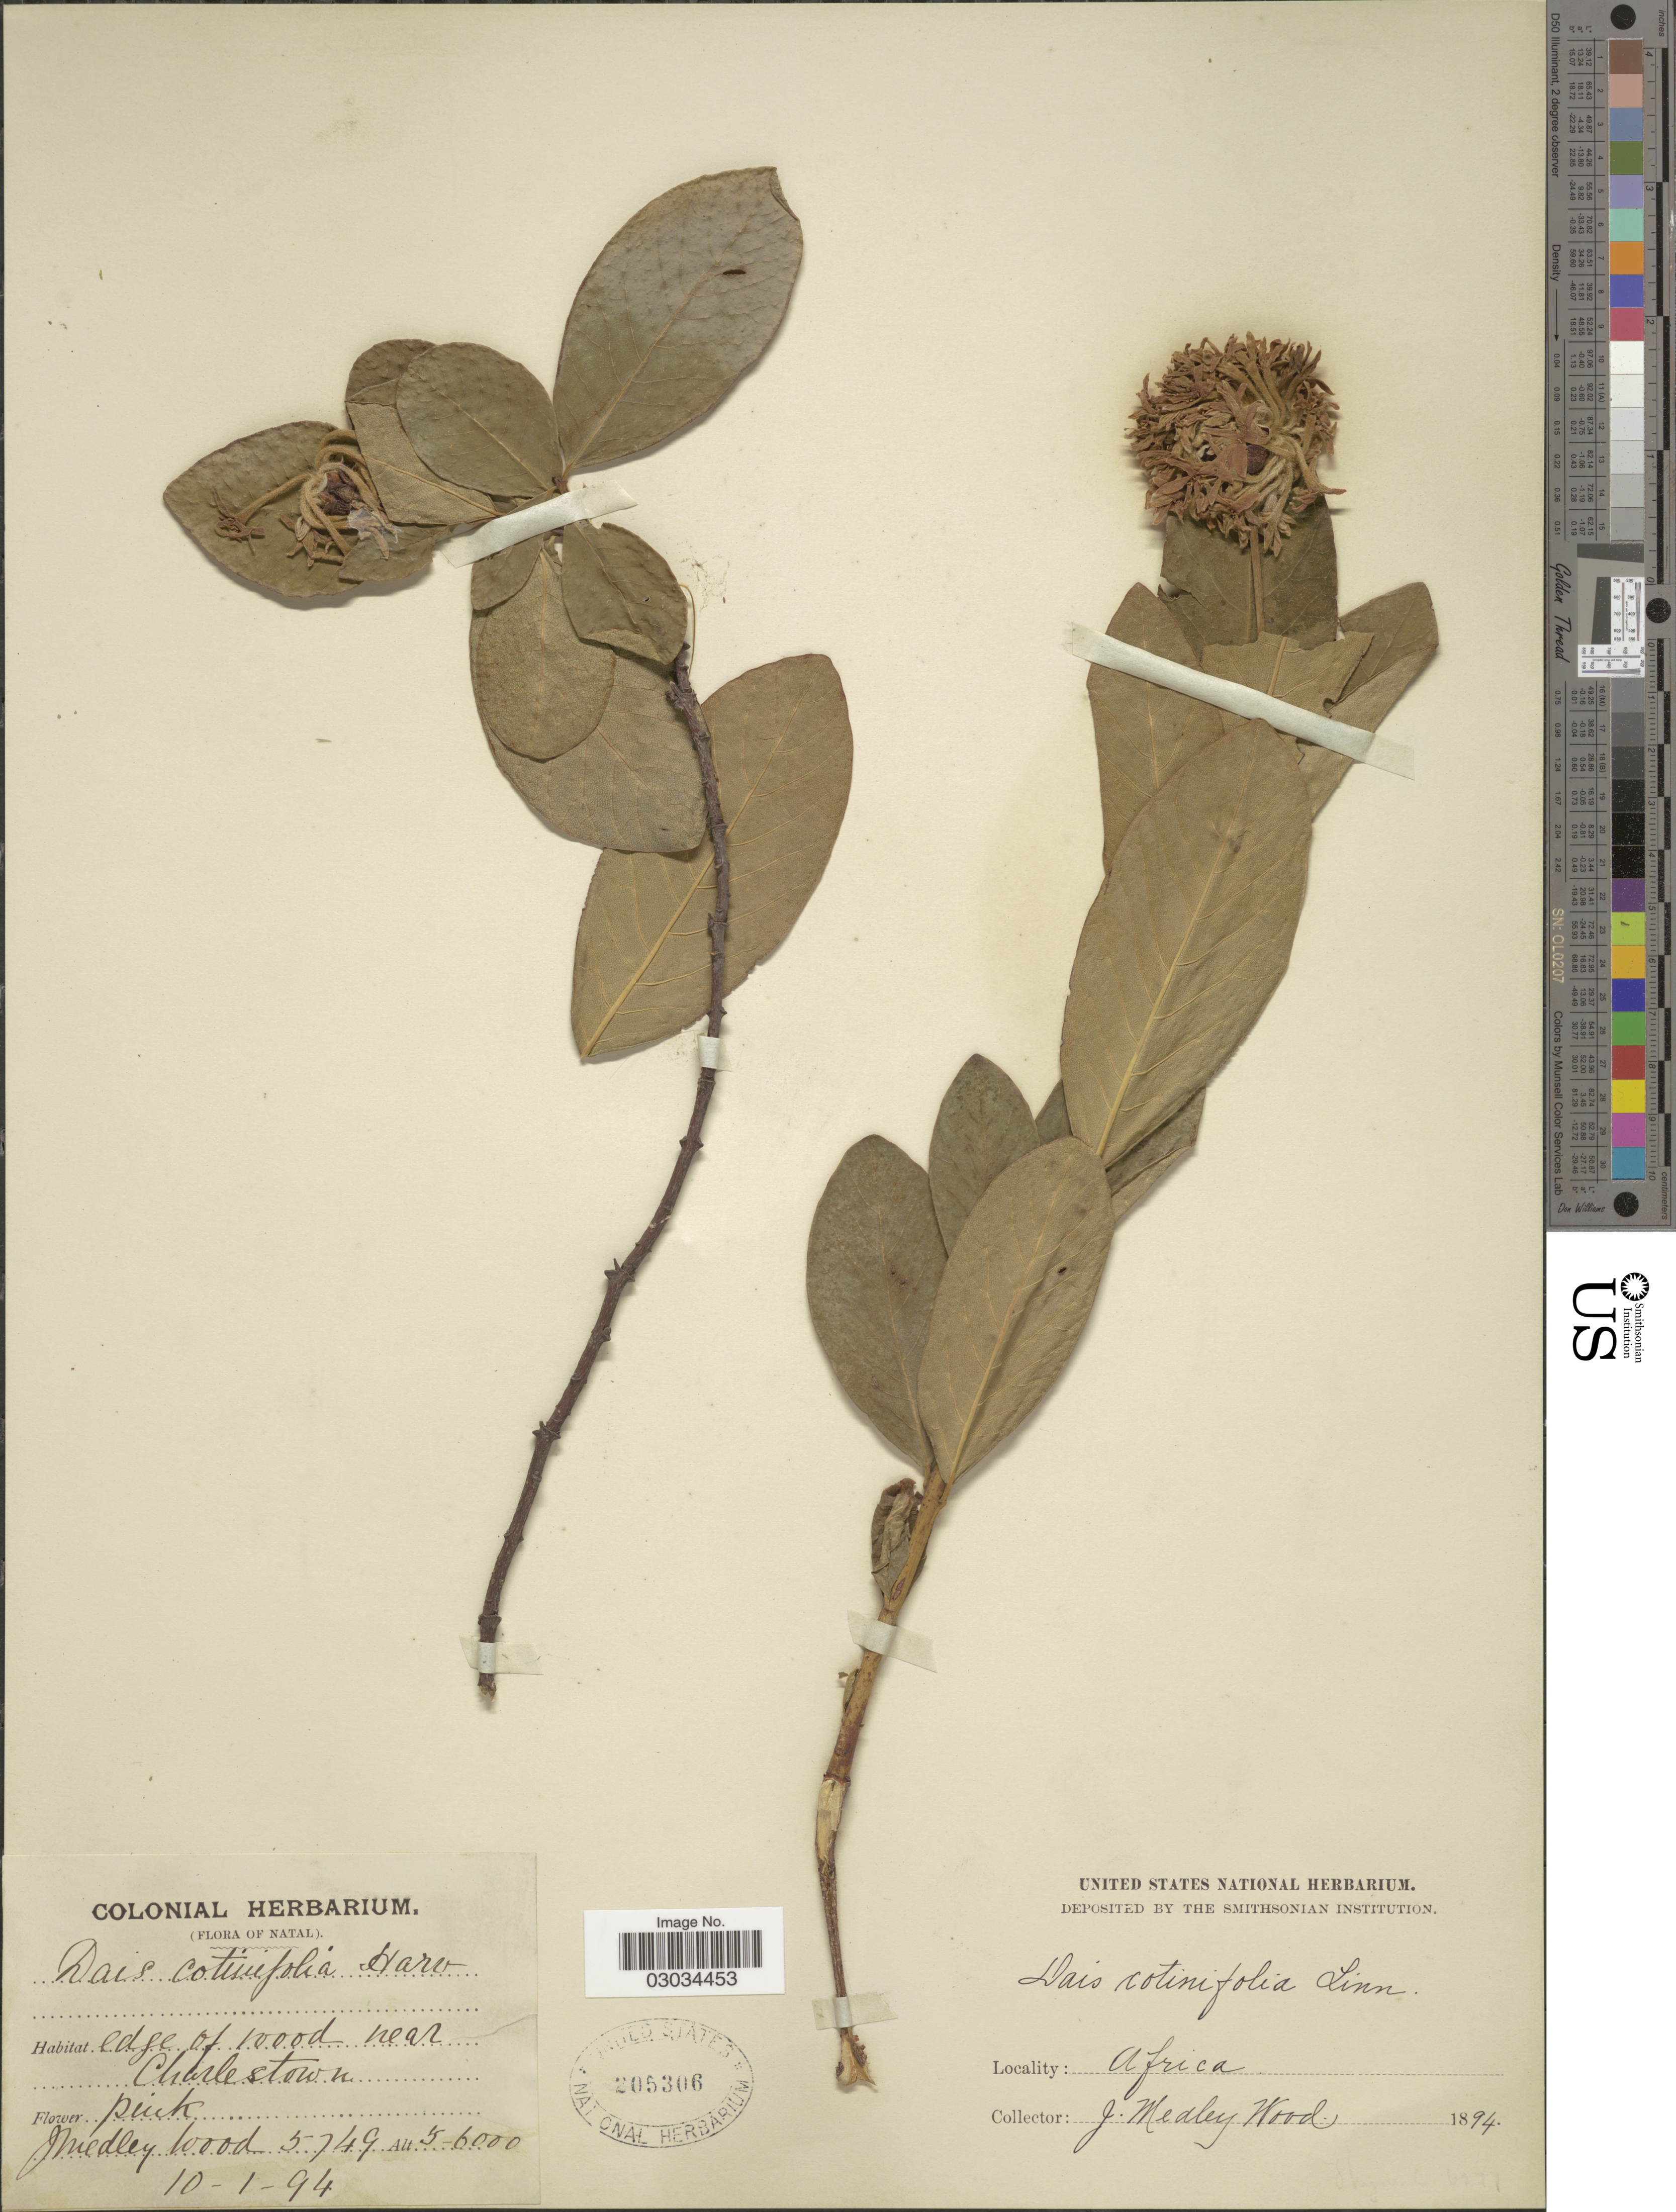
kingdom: Plantae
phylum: Tracheophyta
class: Magnoliopsida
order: Malvales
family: Thymelaeaceae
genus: Dais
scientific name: Dais cotinifolia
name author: L.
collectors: J. M. Wood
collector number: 5749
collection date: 1894-01-10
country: South Africa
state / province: KwaZulu-Natal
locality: Natal. Edge of wood near Charlestown.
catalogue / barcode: US 205306